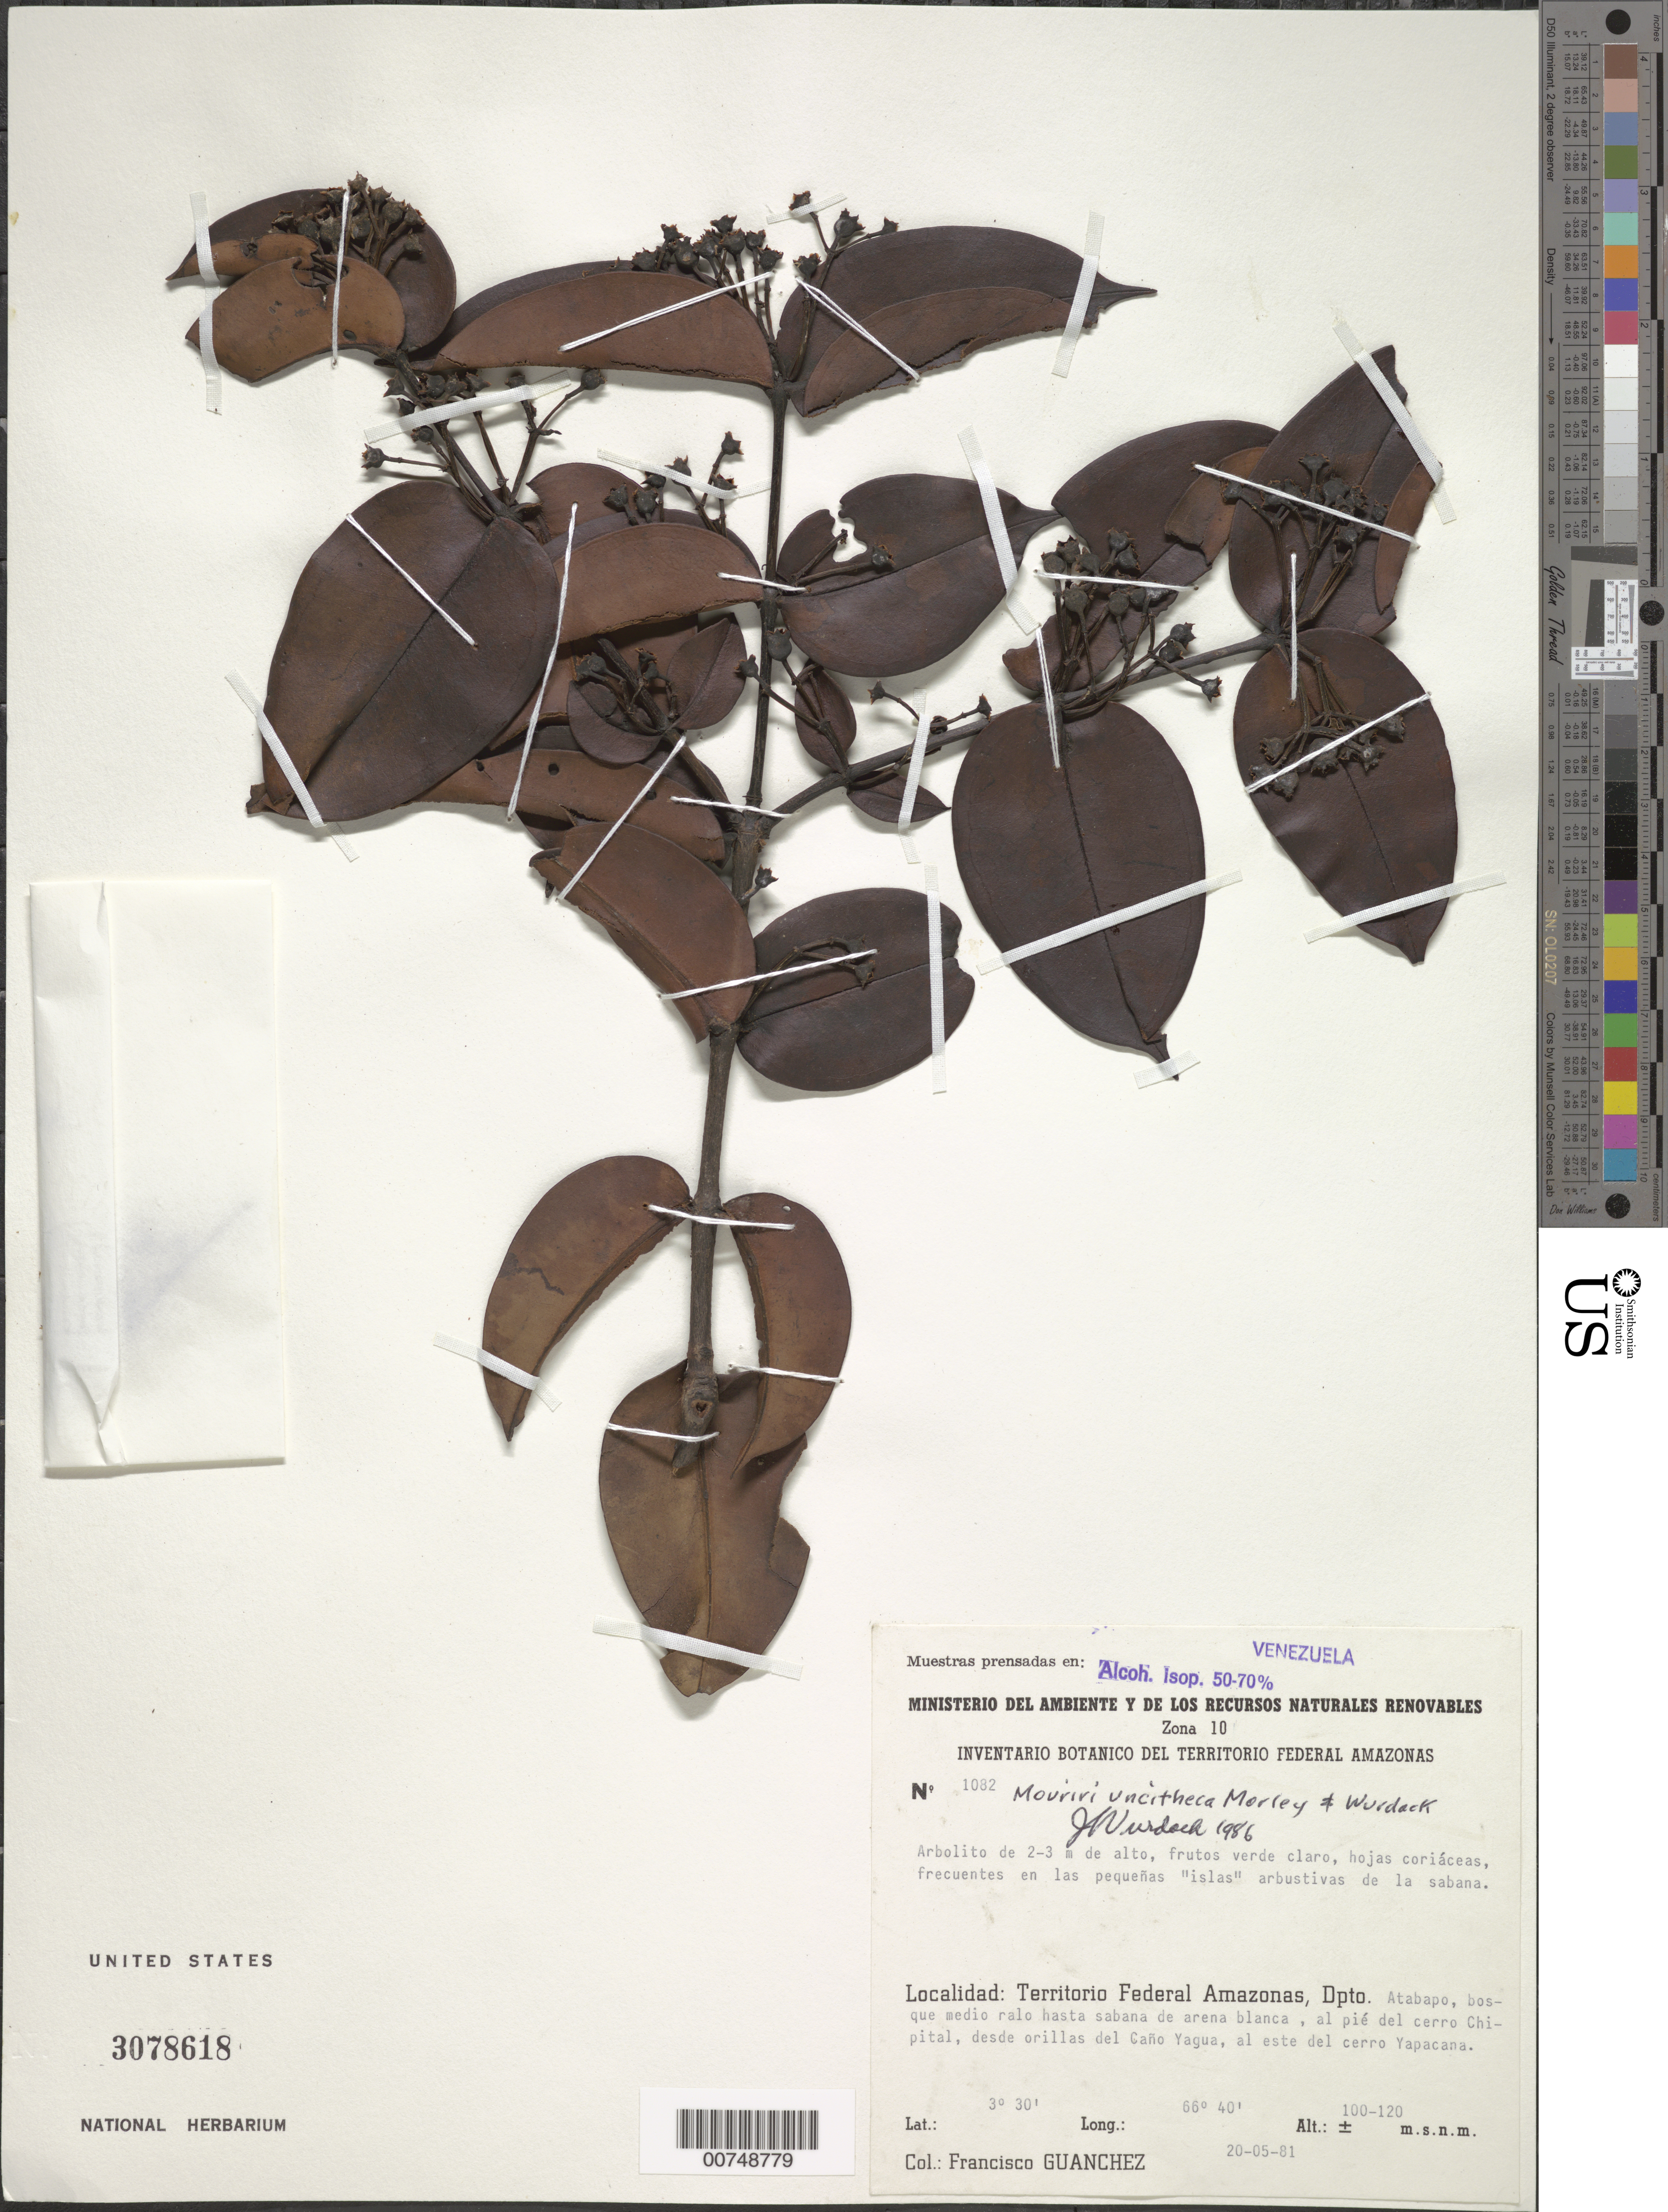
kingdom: Plantae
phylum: Tracheophyta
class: Magnoliopsida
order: Myrtales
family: Melastomataceae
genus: Mouriri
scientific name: Mouriri uncitheca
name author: Morley & Wurdack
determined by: Wurdack, John J., (US), US (UNITED STATES)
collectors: F. Guánchez M.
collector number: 1082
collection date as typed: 20-May-81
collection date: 1981-05-20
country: Venezuela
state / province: Amazonas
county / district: Atabapo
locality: Chipital, al pie del cerro, desde orillas del Caño Yagua, al este del Cerro Yapacána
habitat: Bosque medio rala hasta sabana de arena blanca; en las pequenas "islas" arbustivas de la sabana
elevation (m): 100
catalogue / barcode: US 3078618